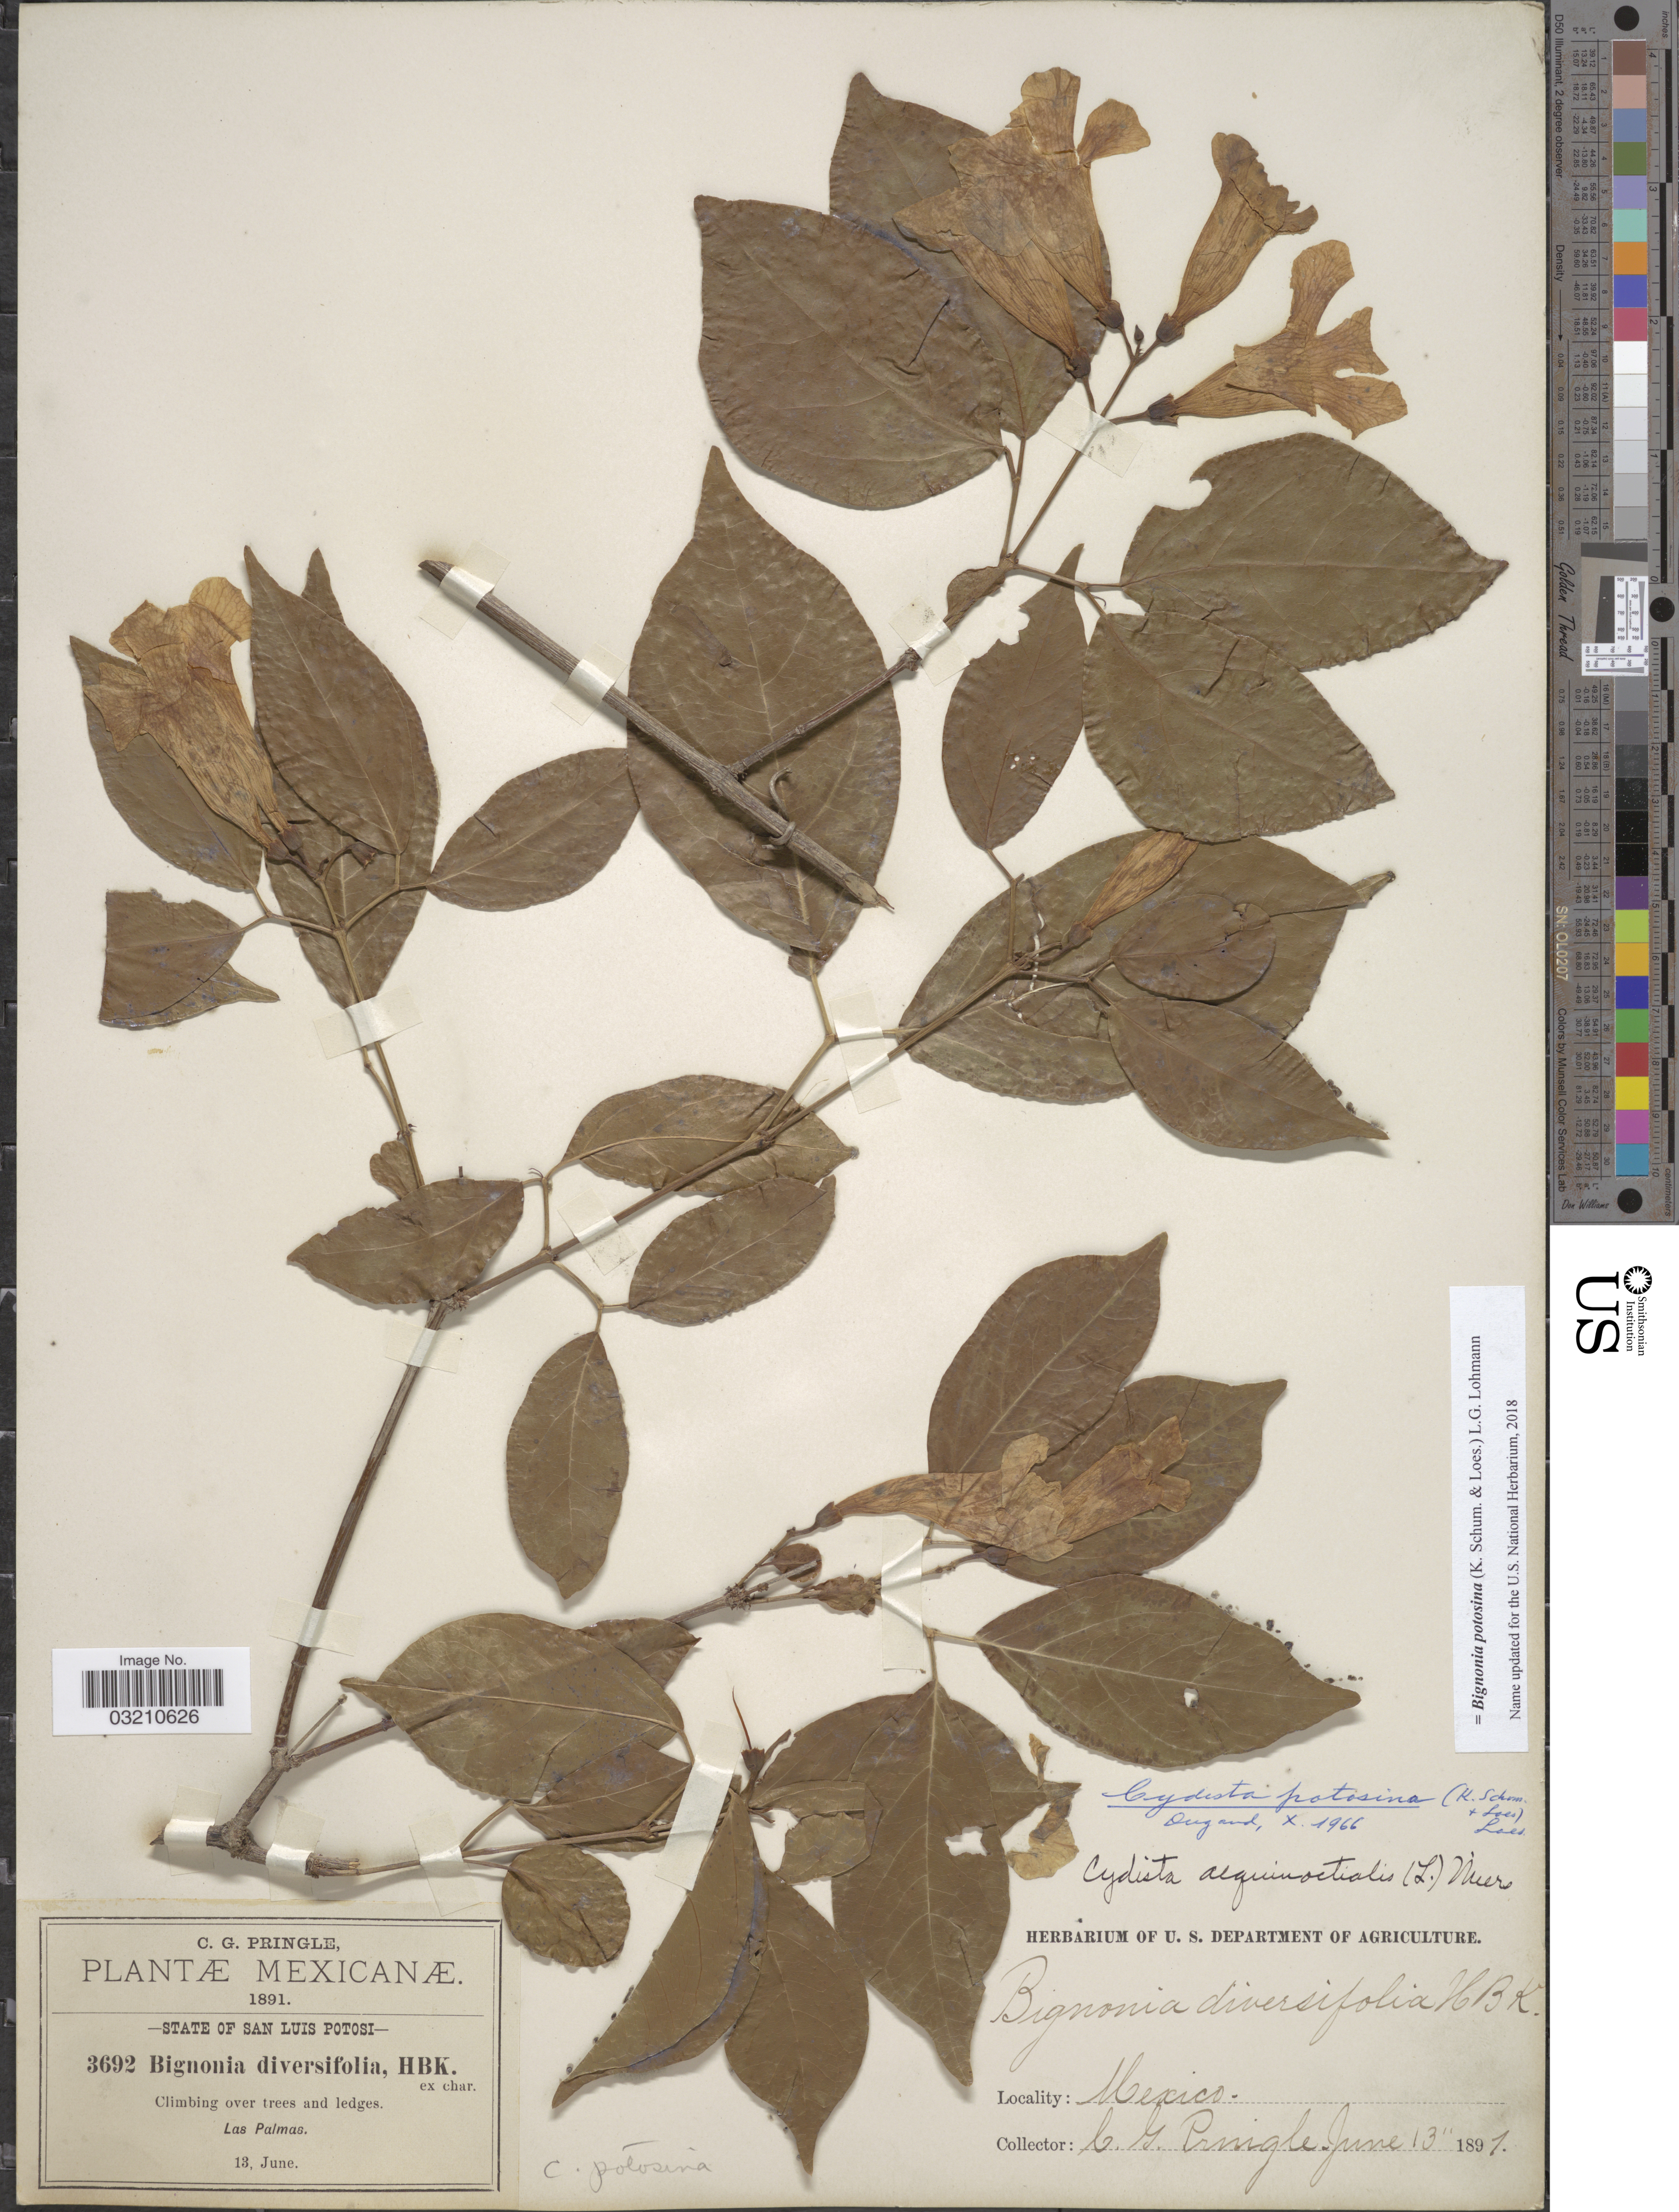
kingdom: Plantae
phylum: Tracheophyta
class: Magnoliopsida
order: Lamiales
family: Bignoniaceae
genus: Bignonia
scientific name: Bignonia potosina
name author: (K. Schum. & Loes.) L.G. Lohmann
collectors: C. G. Pringle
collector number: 3692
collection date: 1891-06-13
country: Mexico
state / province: San Luis Potosí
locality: Las Palmas.